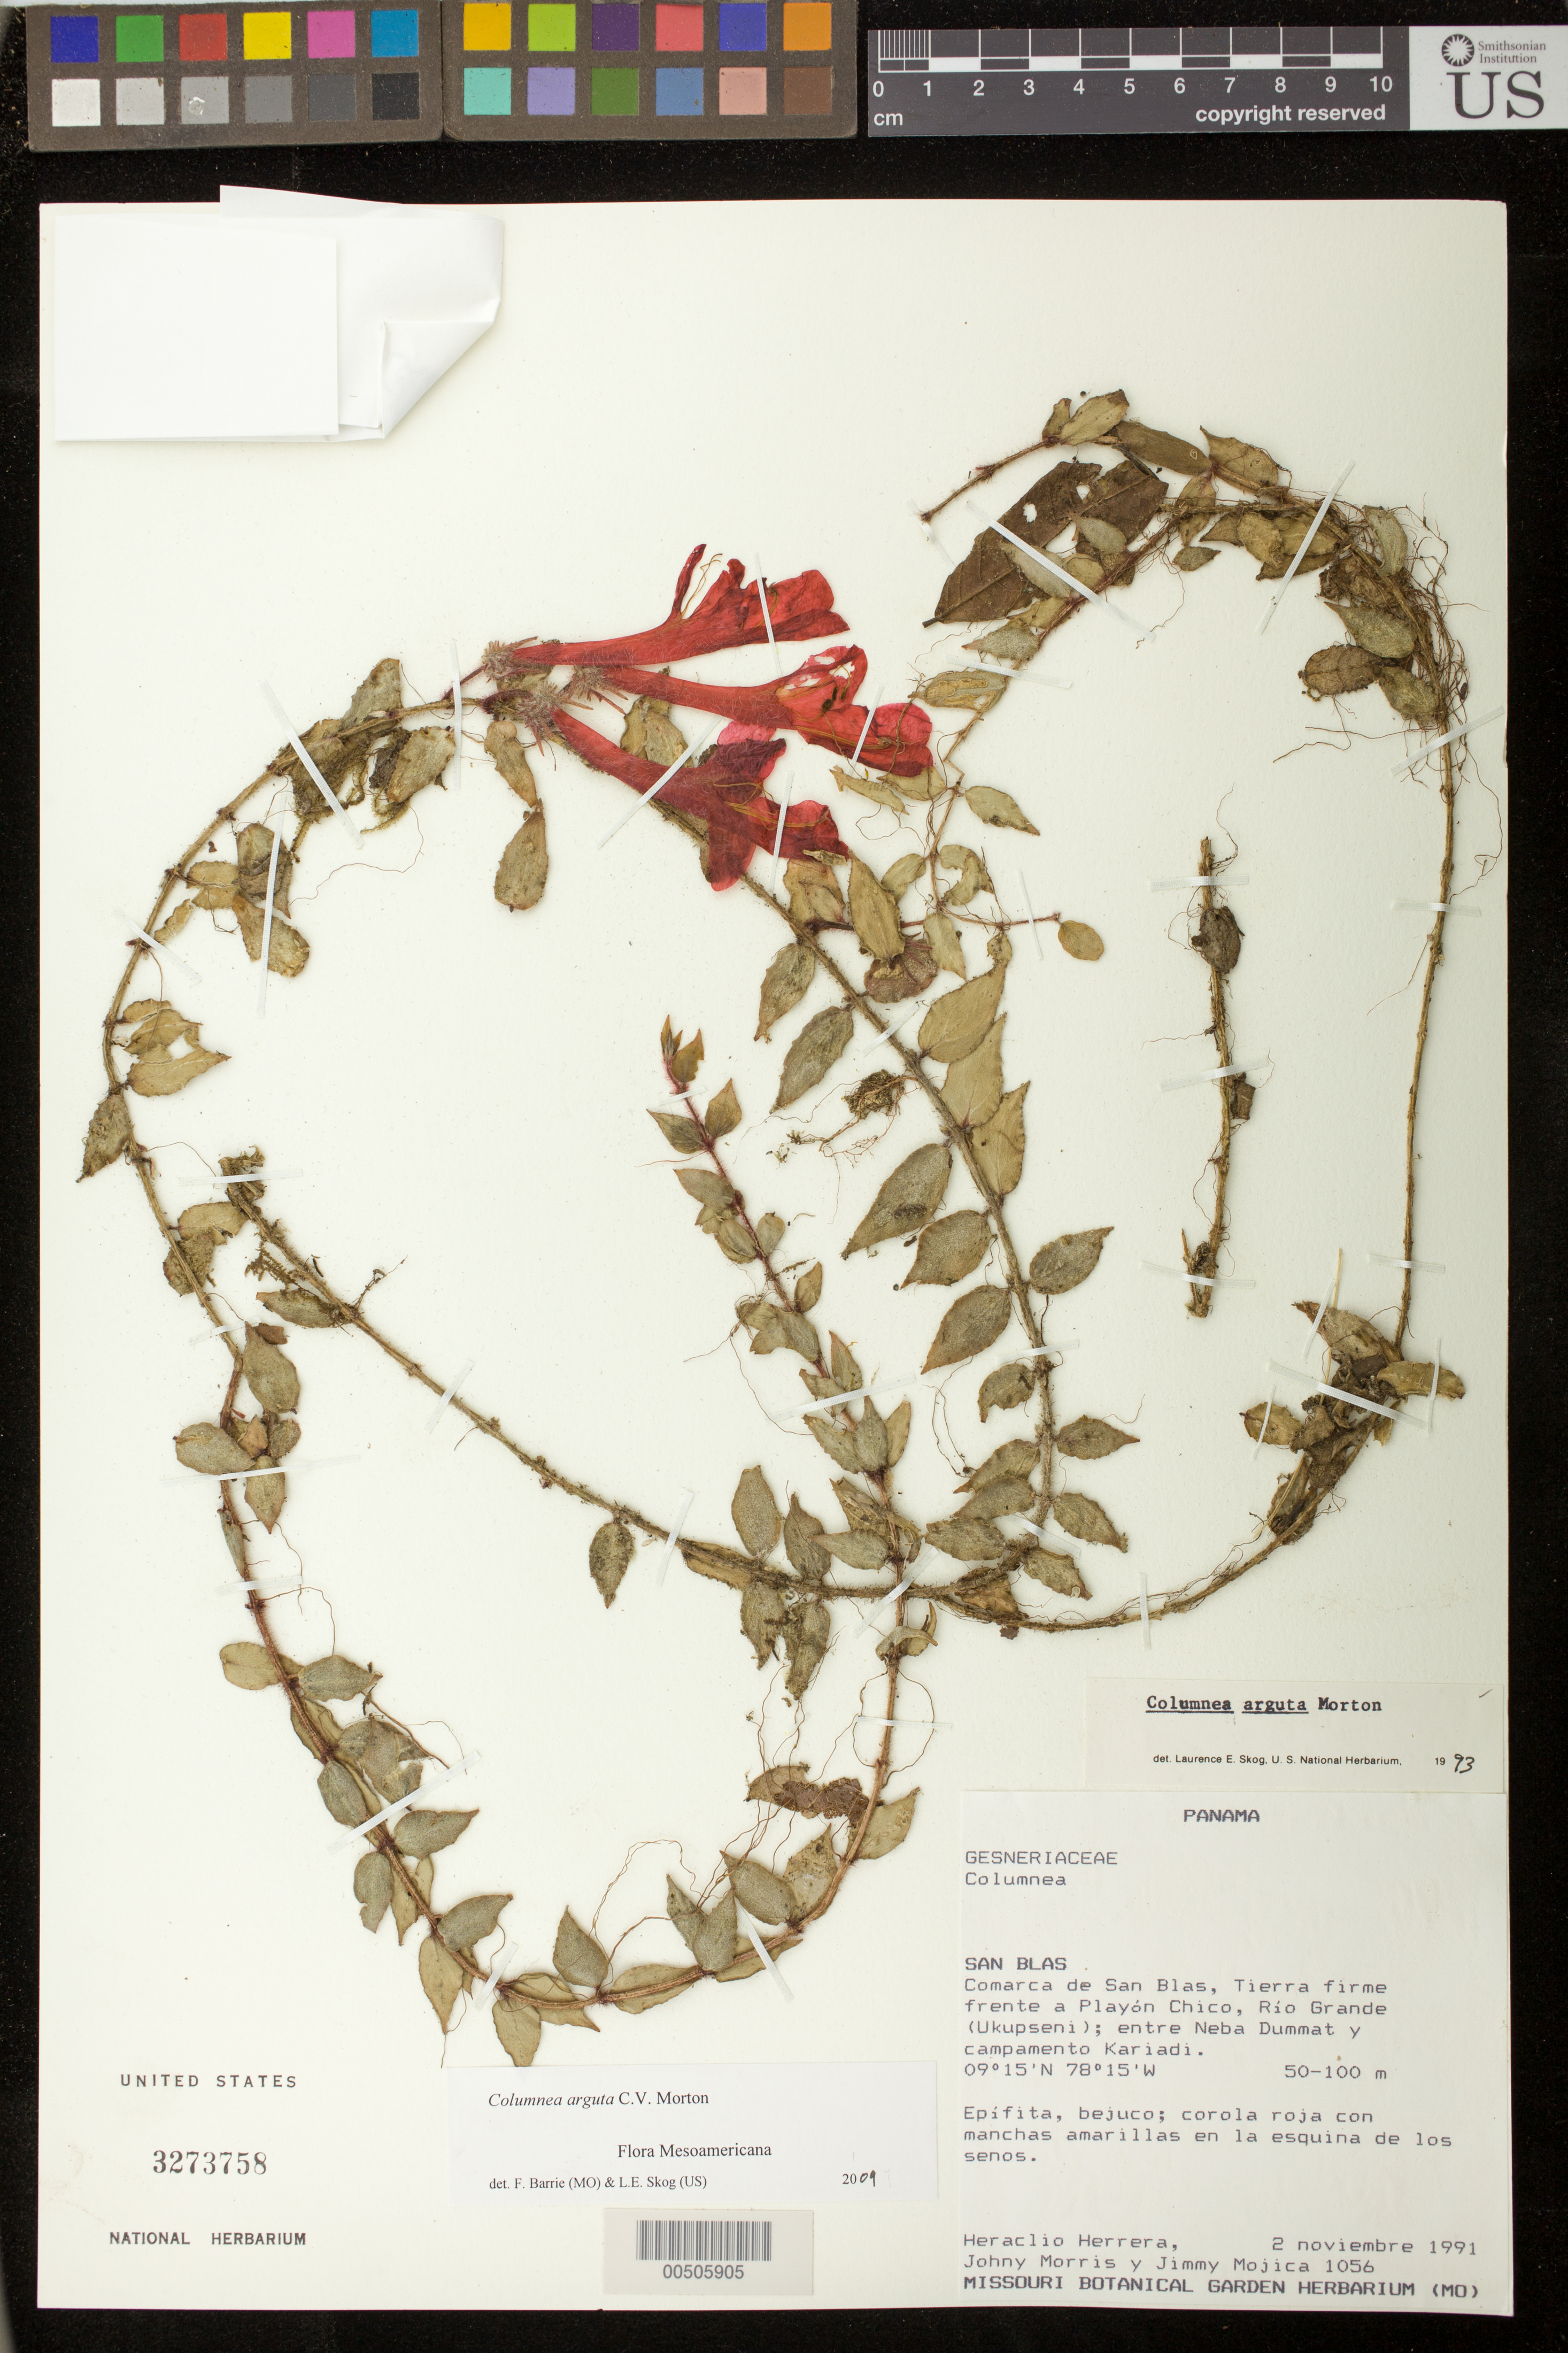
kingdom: Plantae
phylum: Tracheophyta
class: Magnoliopsida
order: Lamiales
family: Gesneriaceae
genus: Columnea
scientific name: Columnea arguta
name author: C.V. Morton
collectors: H. Herrera, J. Morris & J. Mojica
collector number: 1056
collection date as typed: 02 Nov 1991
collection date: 1991-11-02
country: Panama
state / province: Kuna Yala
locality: Playon Chico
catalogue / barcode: US 3273758